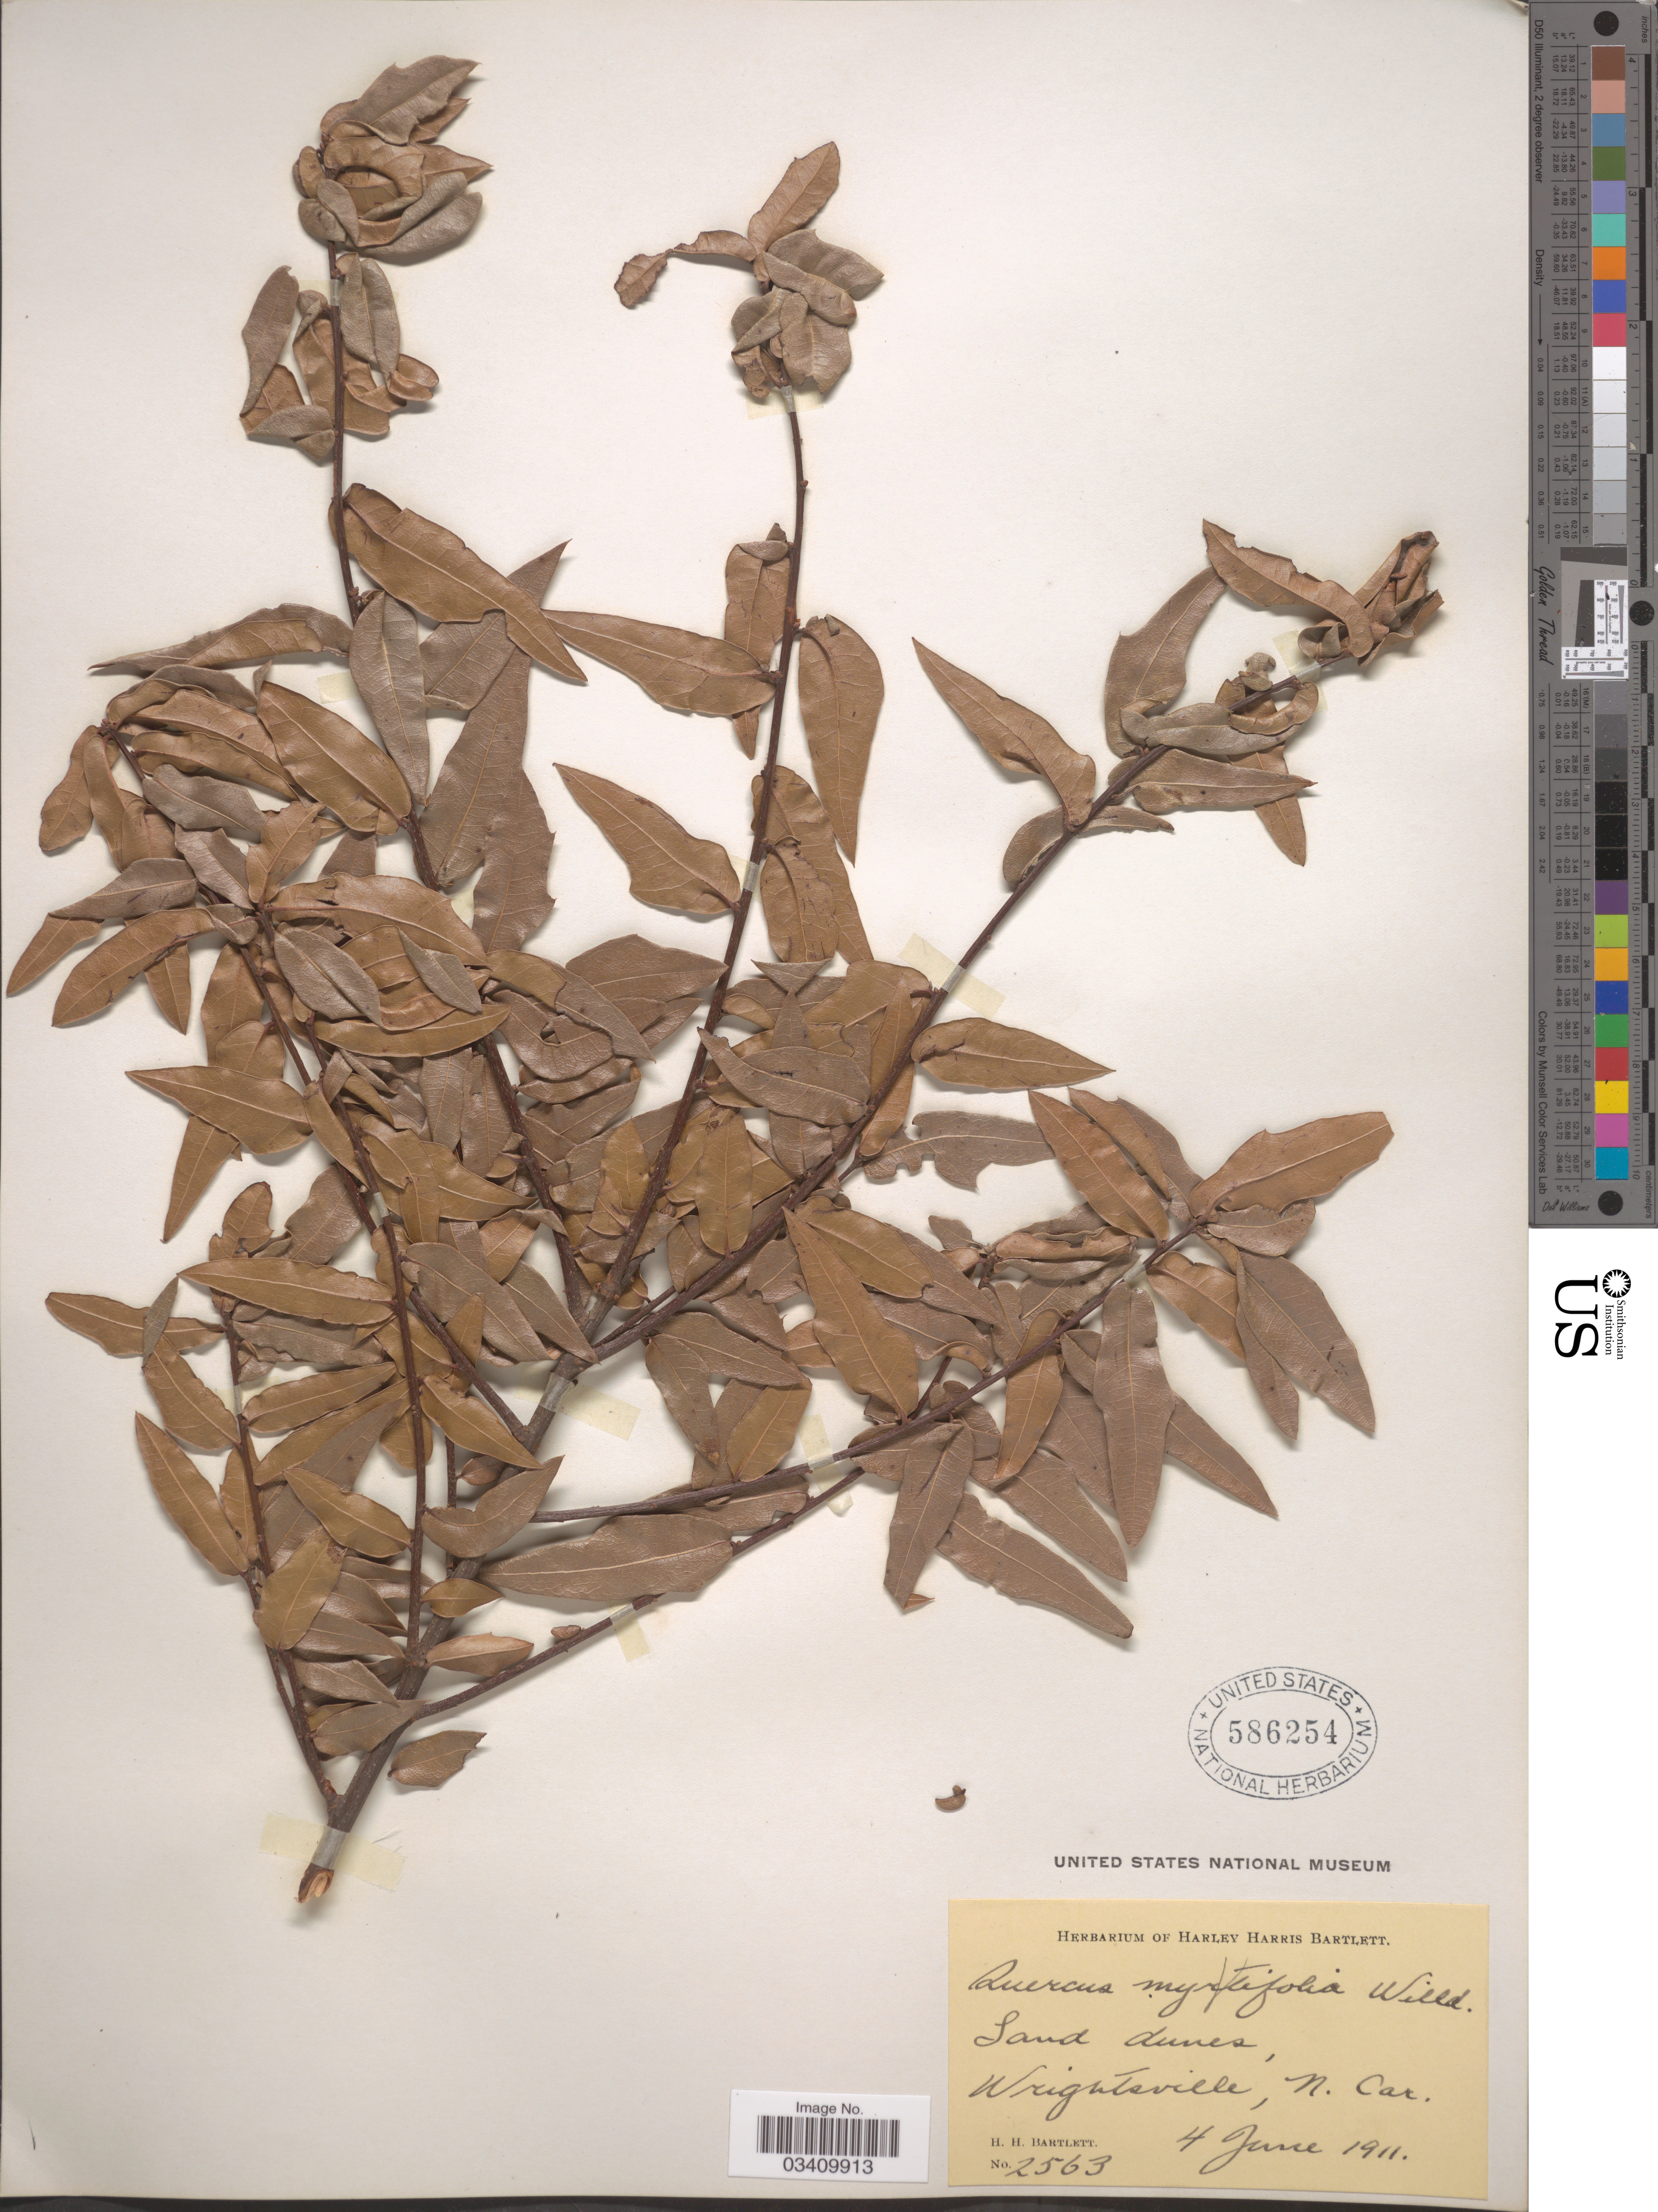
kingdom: Plantae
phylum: Tracheophyta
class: Magnoliopsida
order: Fagales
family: Fagaceae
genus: Quercus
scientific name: Quercus sp.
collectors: H. H. Bartlett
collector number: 2563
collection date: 1911-06-04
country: United States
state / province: North Carolina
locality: Sand dunes, Wrightsville.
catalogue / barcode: US 586254